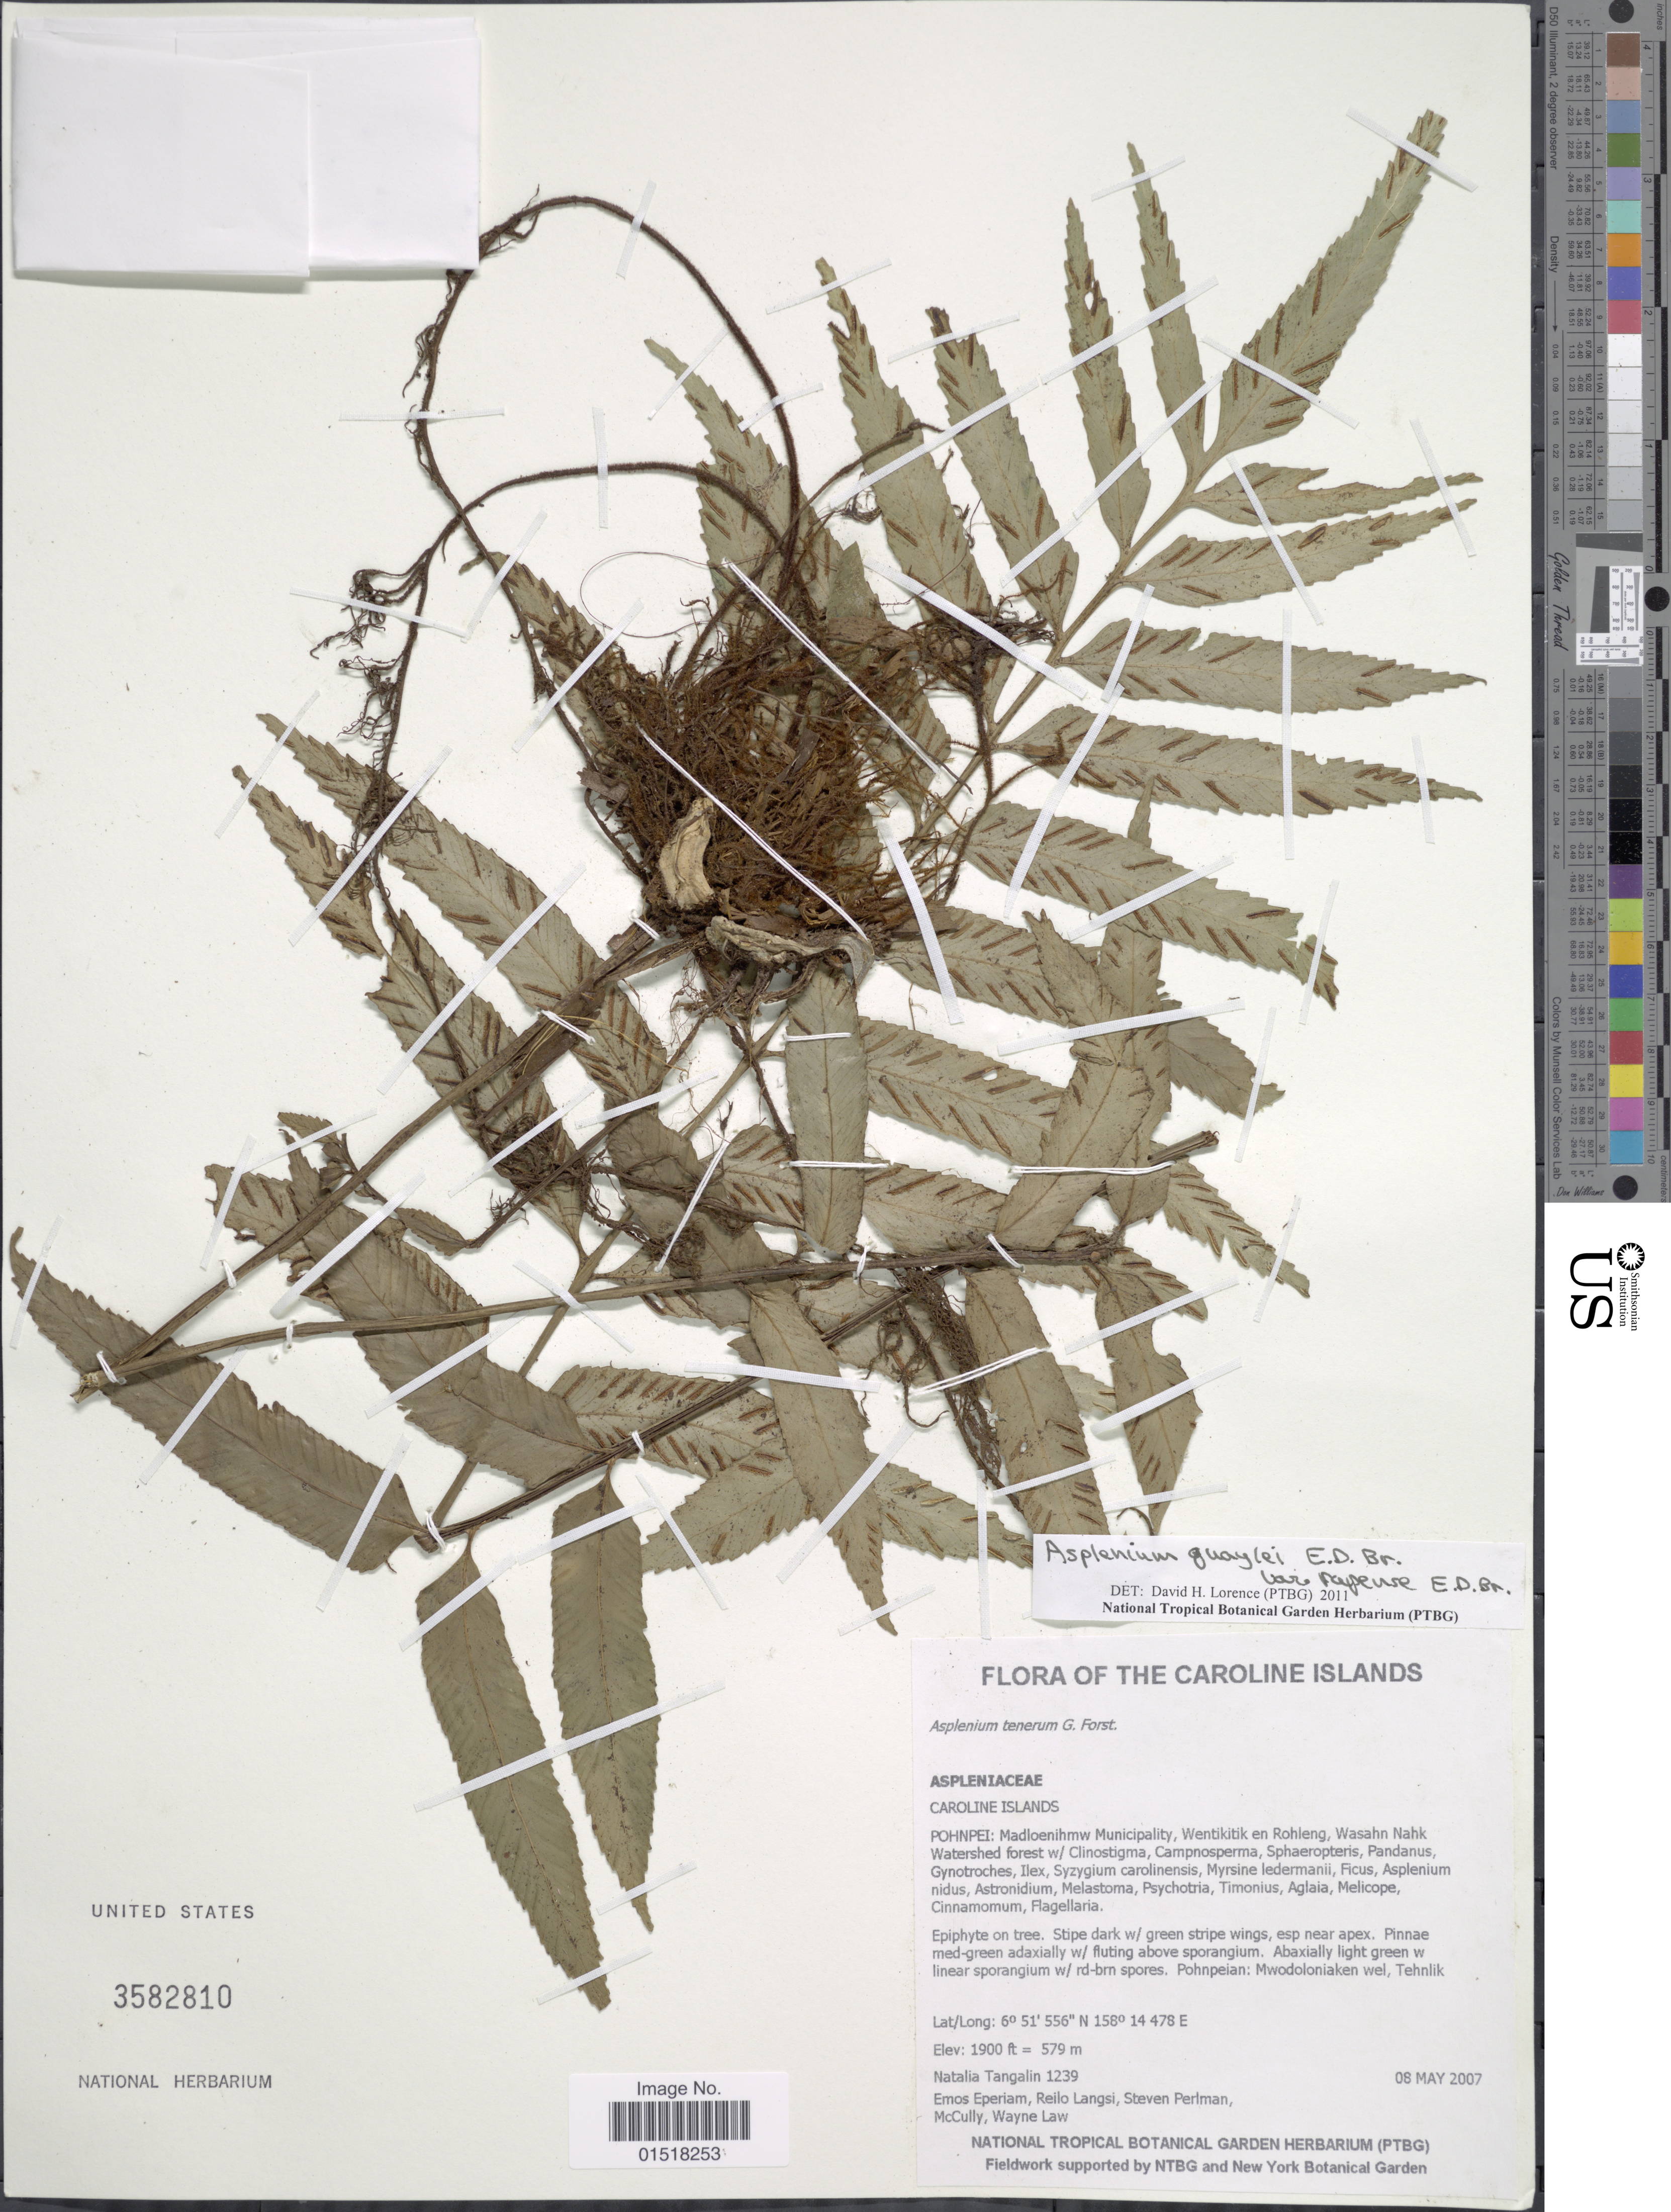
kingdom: Plantae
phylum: Tracheophyta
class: Polypodiopsida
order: Polypodiales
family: Aspleniaceae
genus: Asplenium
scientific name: Asplenium quaylei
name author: E.D. Br.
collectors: N. Tangalin, E. Eperiam, R. Langsi, S. Perlman & et al.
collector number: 1239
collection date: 2007-05-08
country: Micronesia, Federated States of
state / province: Pohnpei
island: Pohnpei [Ponape]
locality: Caroline Islands. Pohnpei: Madloenihmw Municipality, Wentikitik en Rohleng, Wasahn Nahk Watershed forest.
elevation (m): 579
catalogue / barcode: US 3582810